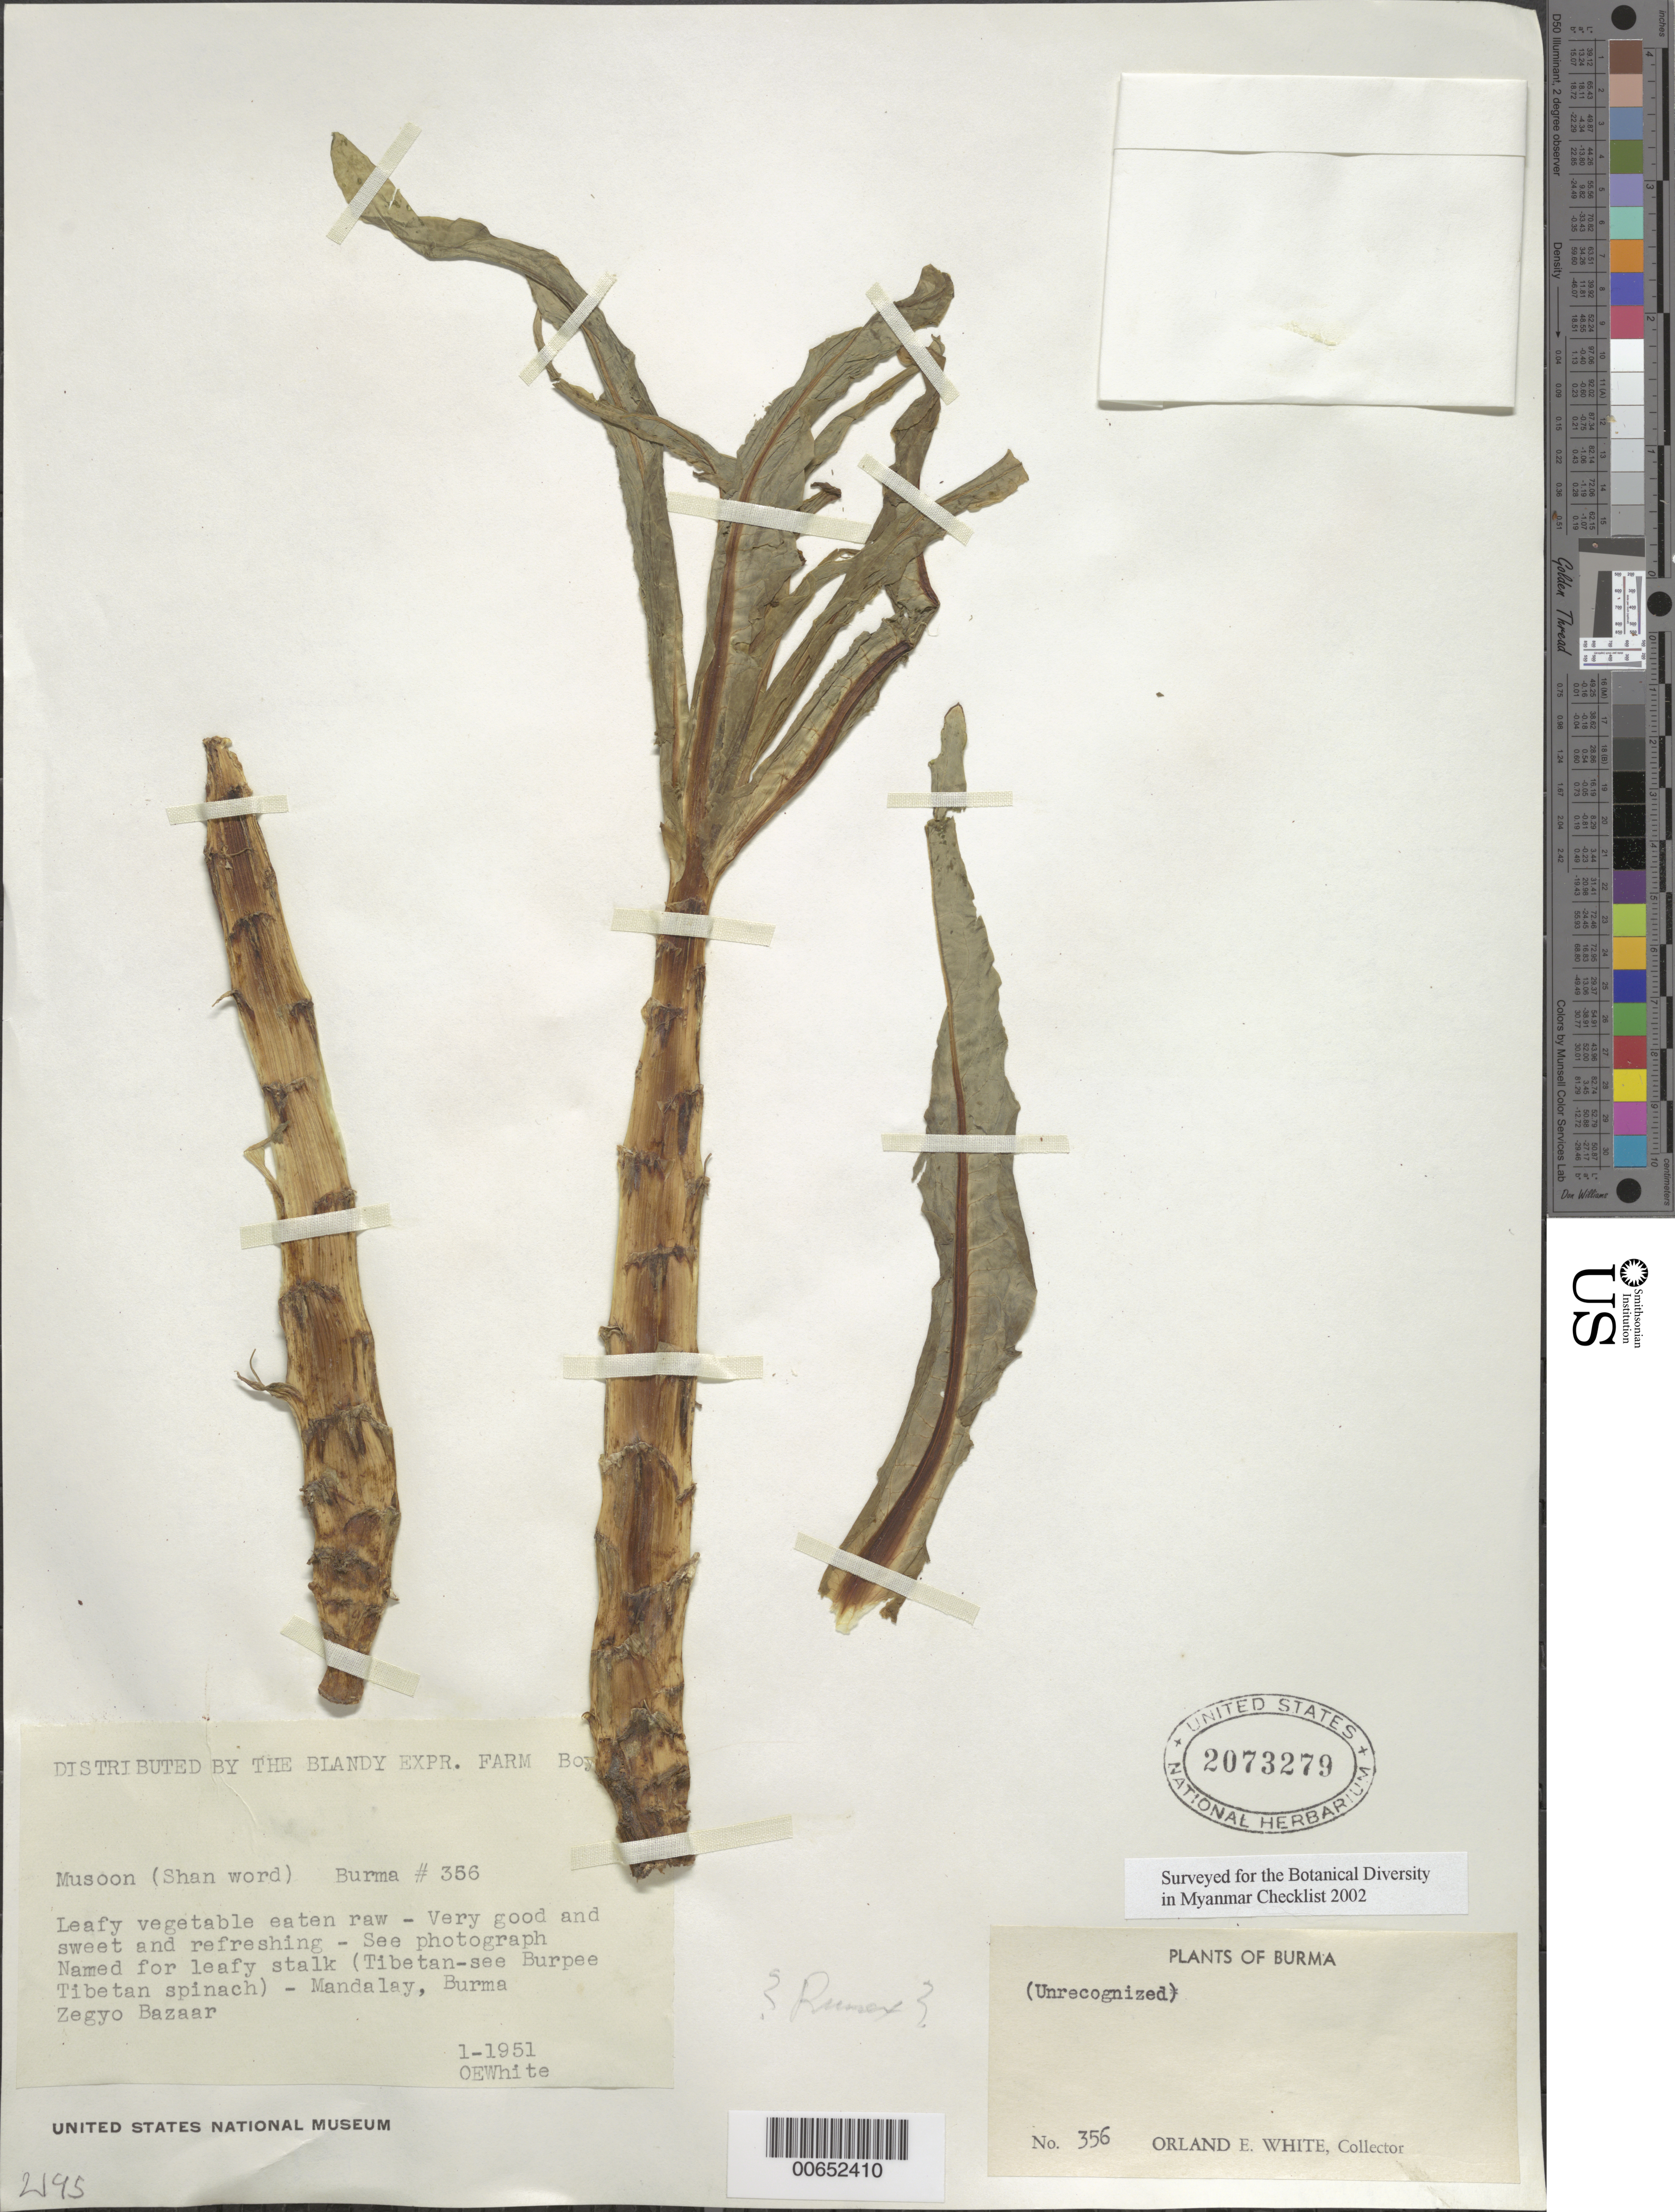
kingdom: Plantae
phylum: Tracheophyta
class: Magnoliopsida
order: Caryophyllales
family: Polygonaceae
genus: Rumex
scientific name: Rumex sp.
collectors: O. E. White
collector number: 356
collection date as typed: Jan 1951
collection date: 1951-01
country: Myanmar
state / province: Mandalay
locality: Mandalay, Zegyo Bazaar.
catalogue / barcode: US 2073279